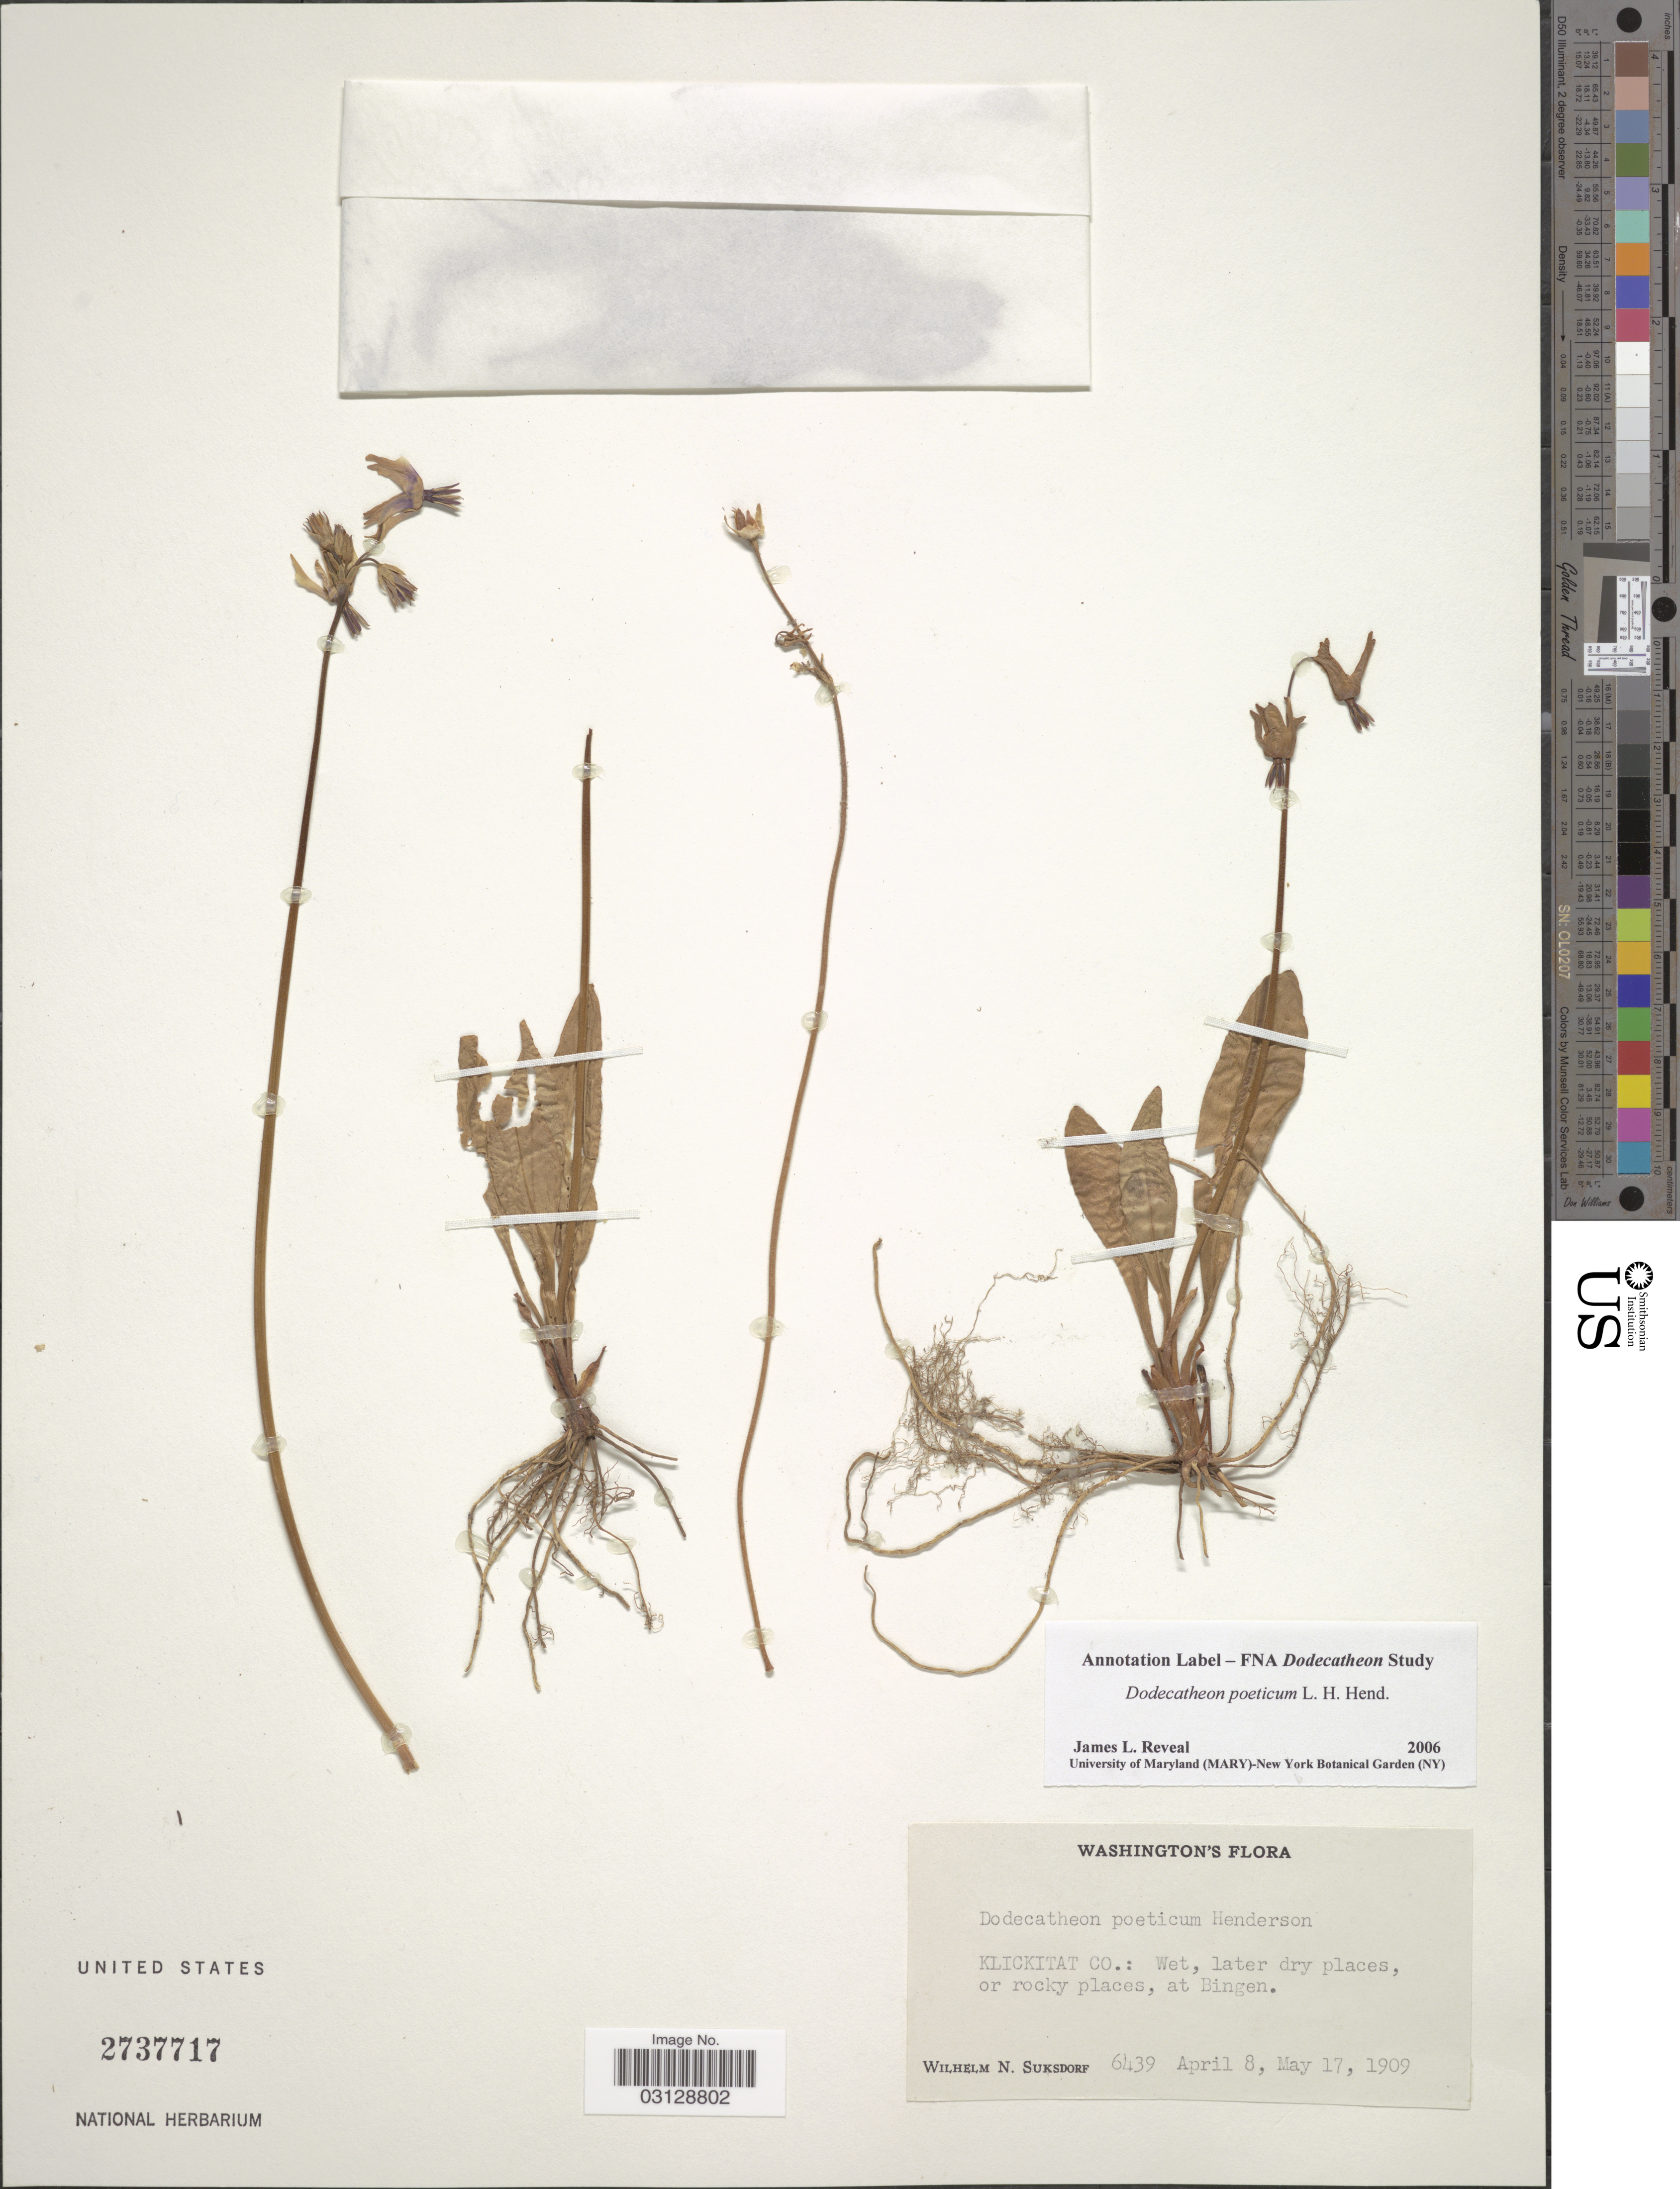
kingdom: Plantae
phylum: Tracheophyta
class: Magnoliopsida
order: Ericales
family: Primulaceae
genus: Dodecatheon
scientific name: Dodecatheon poeticum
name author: L.F. Hend.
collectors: W. N. Suksdorf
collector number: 6439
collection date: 1909-04-08/1909-05-17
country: United States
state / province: Washington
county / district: Klickitat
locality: Klickitat Co: Wet, later dry places, or rocky places, at Bingen.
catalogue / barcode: US 2737717